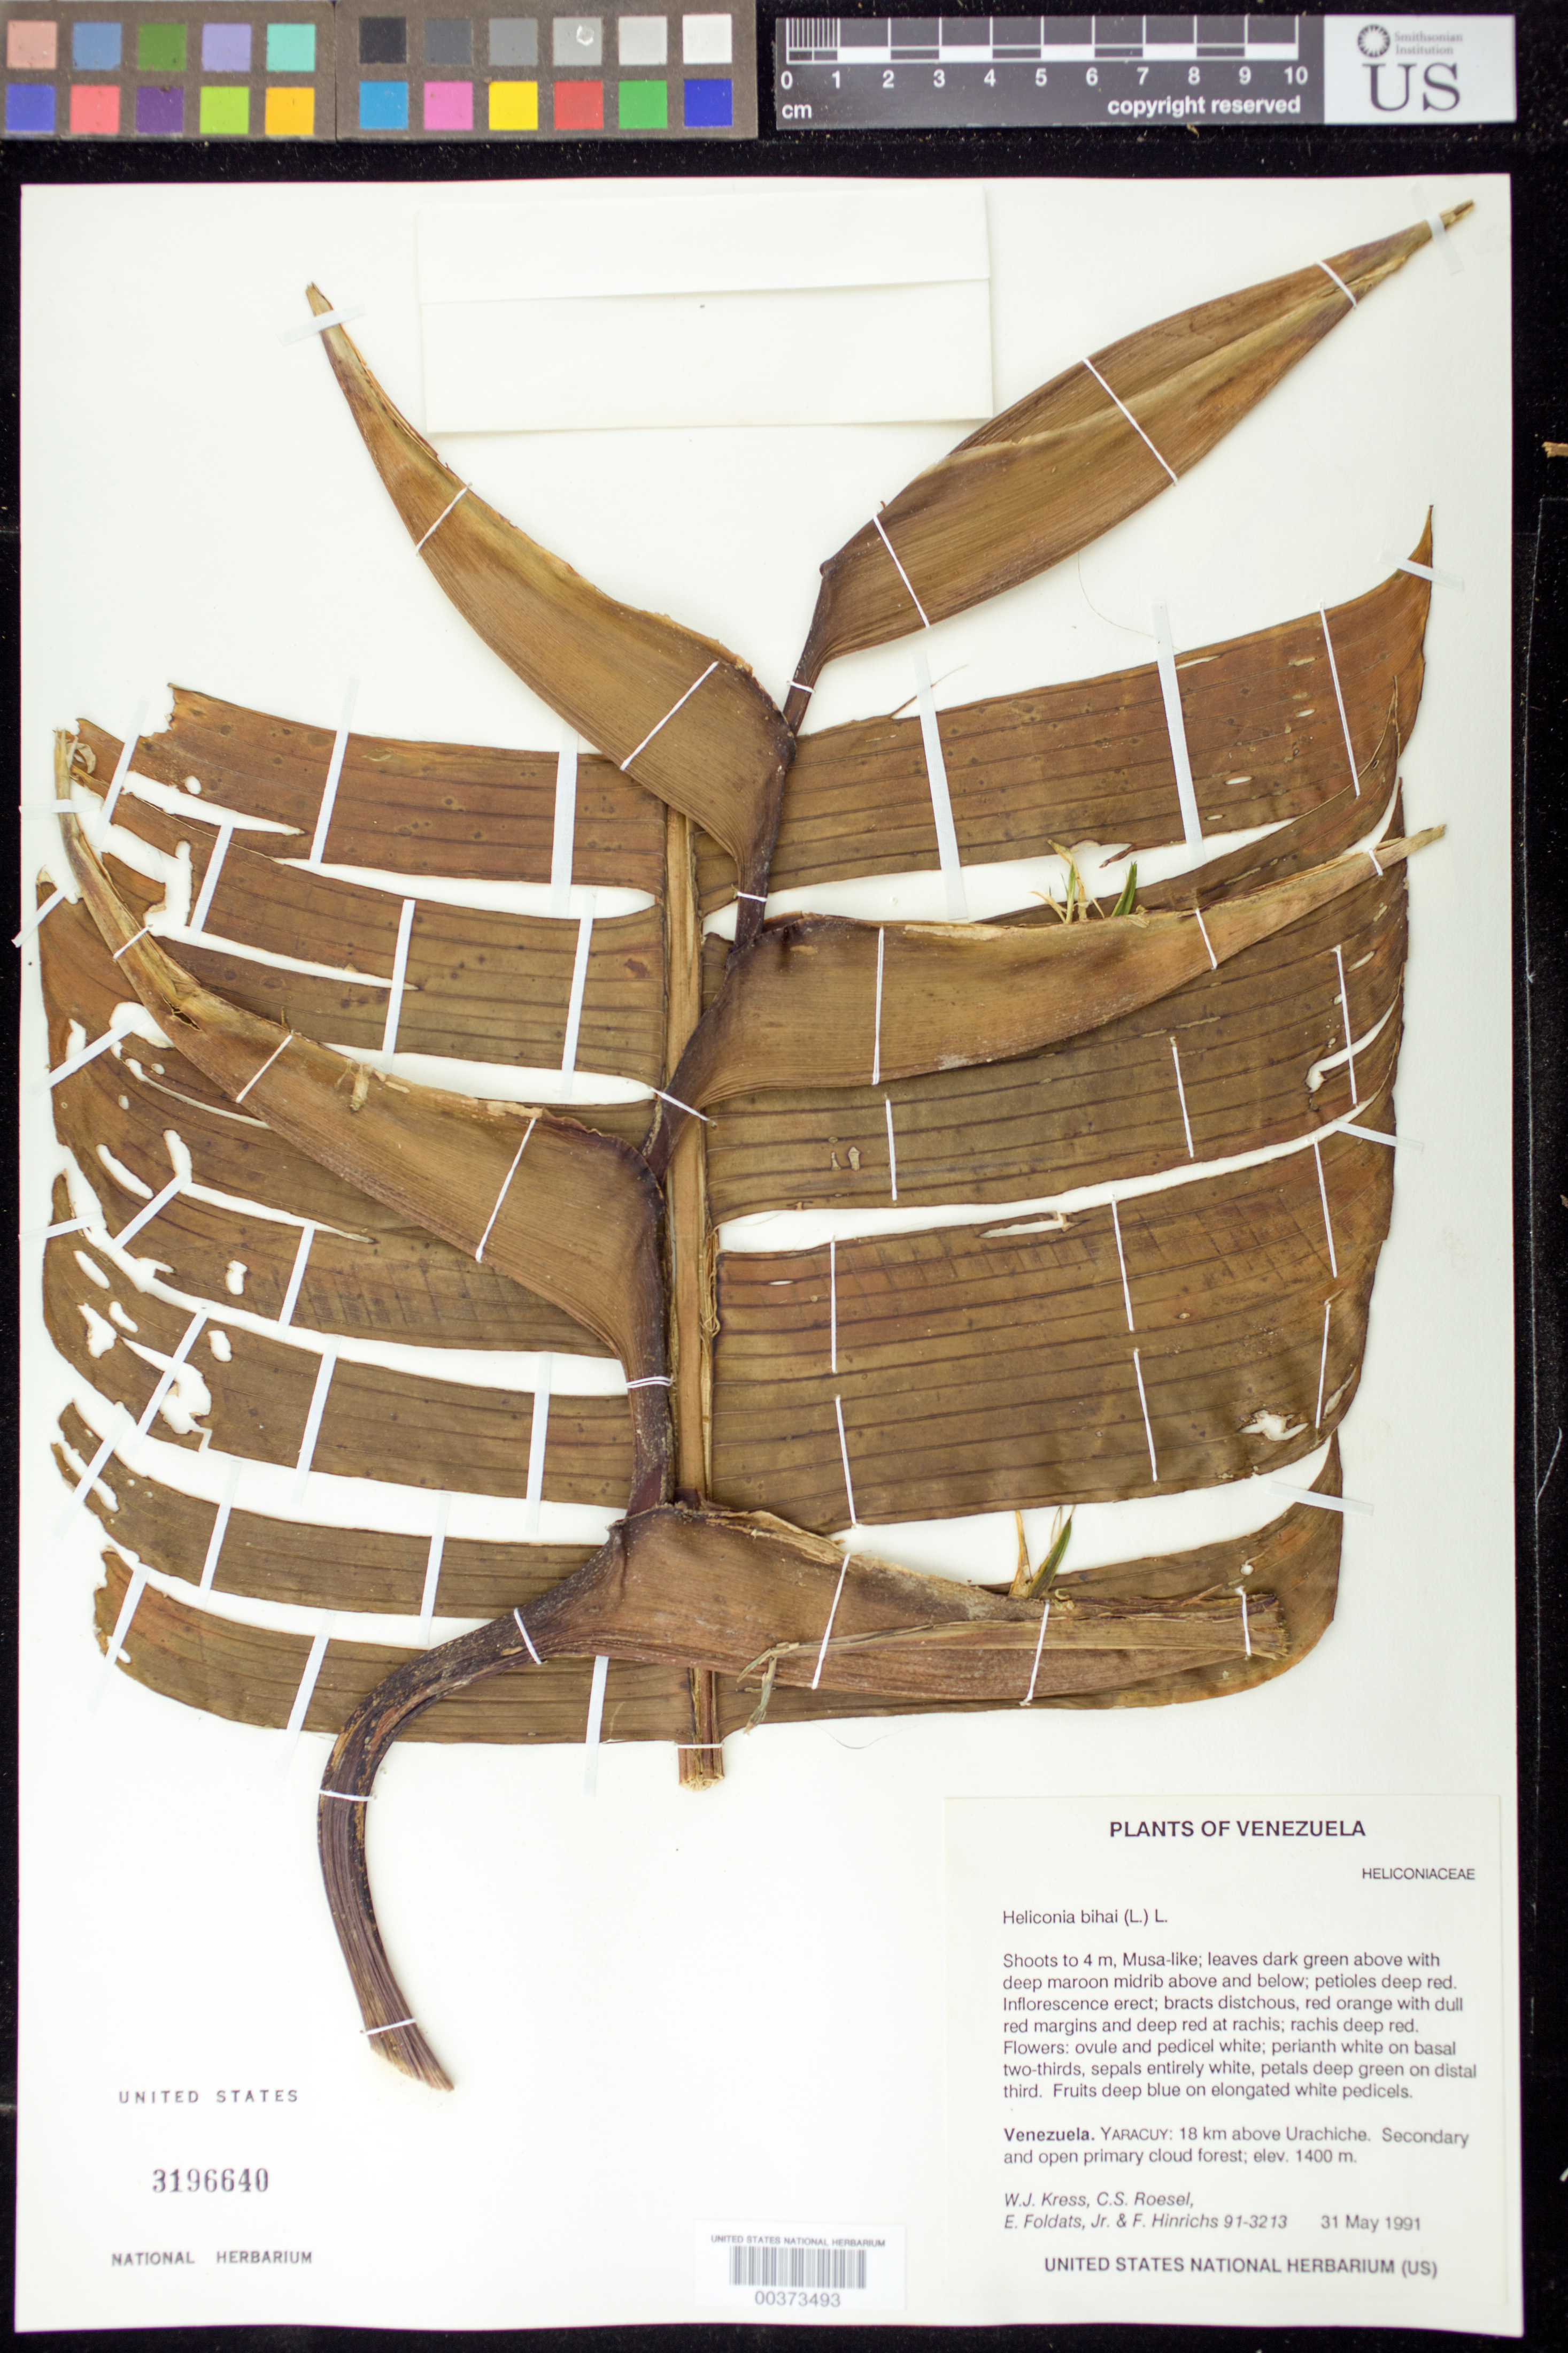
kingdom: Plantae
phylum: Tracheophyta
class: Liliopsida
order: Zingiberales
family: Heliconiaceae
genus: Heliconia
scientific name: Heliconia bihai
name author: (L.) L.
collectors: W. J. Kress, C. S. Roesel, E. Foldats & F. Hinrichs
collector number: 91-3213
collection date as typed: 31 May 1991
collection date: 1991-05-31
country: Venezuela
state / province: Yaracuy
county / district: Urachiche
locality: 18 km above Urachiche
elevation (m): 1400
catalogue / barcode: US 3196640